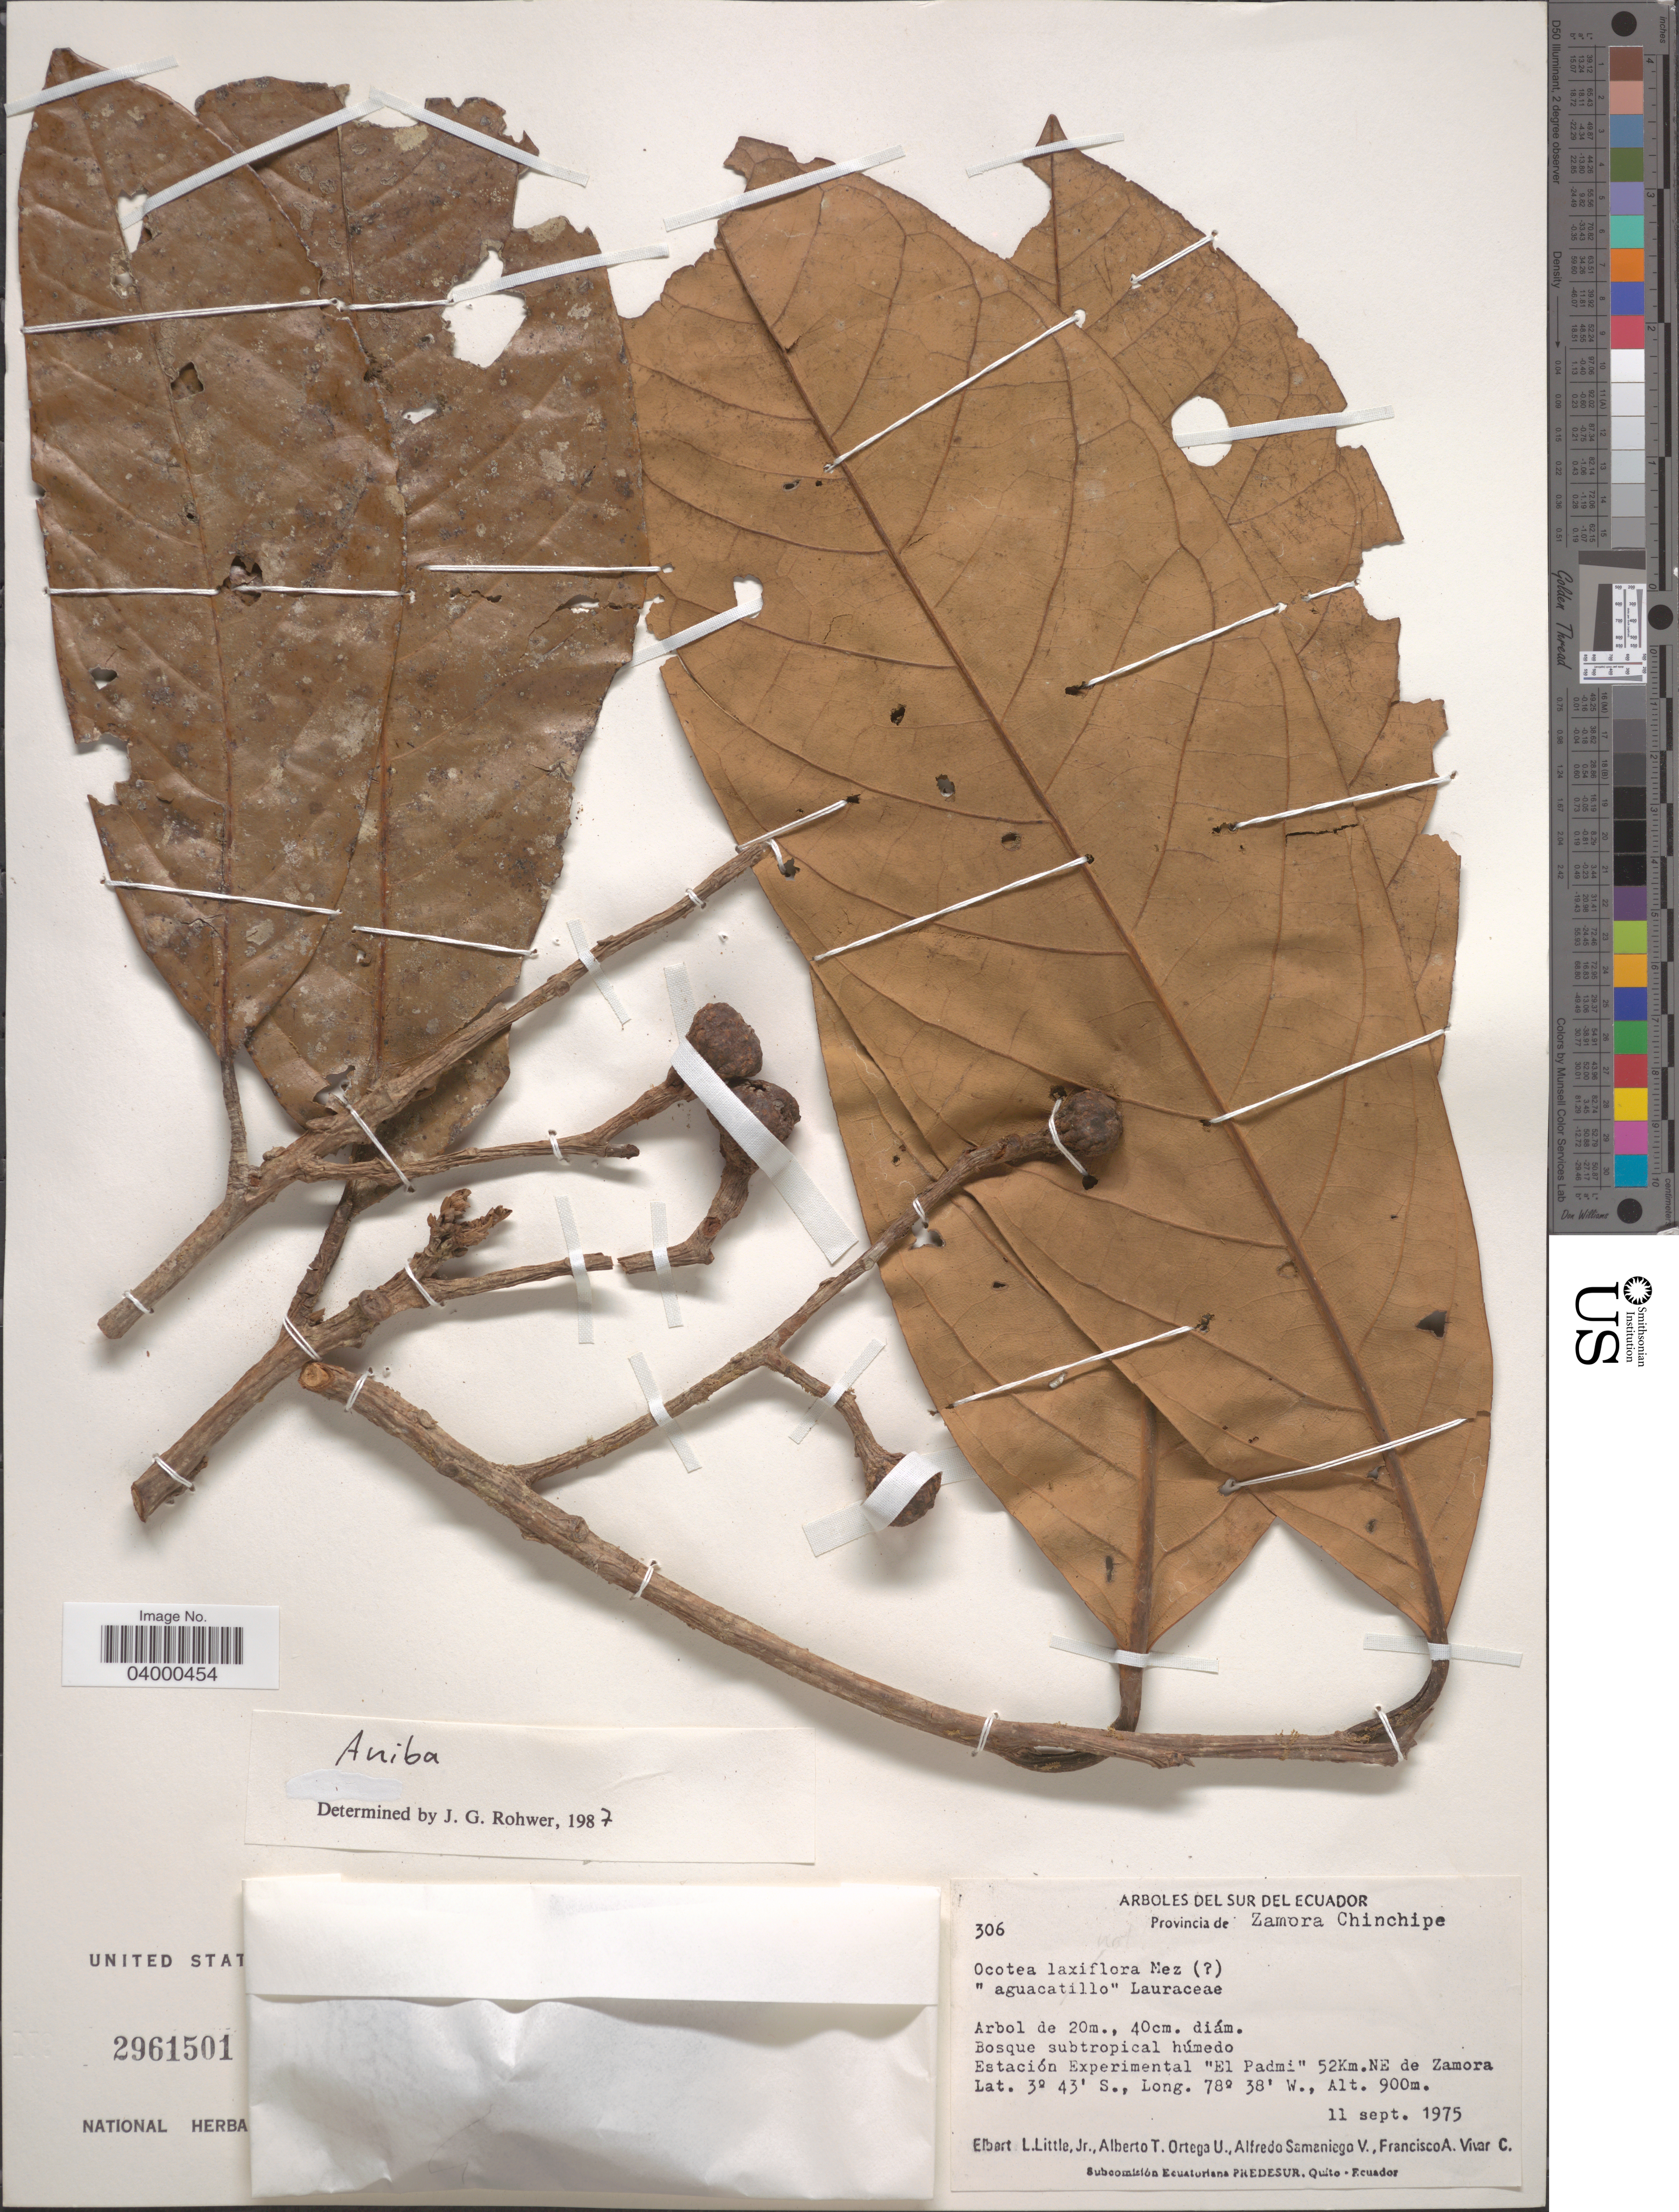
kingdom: Plantae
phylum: Tracheophyta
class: Magnoliopsida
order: Laurales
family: Lauraceae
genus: Aniba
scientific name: Aniba sp.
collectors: E. L. Little, A. T. Ortega U., A. Samaniego V. & F. A. Vivar C.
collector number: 306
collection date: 1975-09-11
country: Ecuador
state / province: Zamora-Chinchipe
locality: Sur del Ecuador. Estación Experimental "El Padmi" 52Km.NE de Zamora.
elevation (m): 900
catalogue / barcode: US 2961501